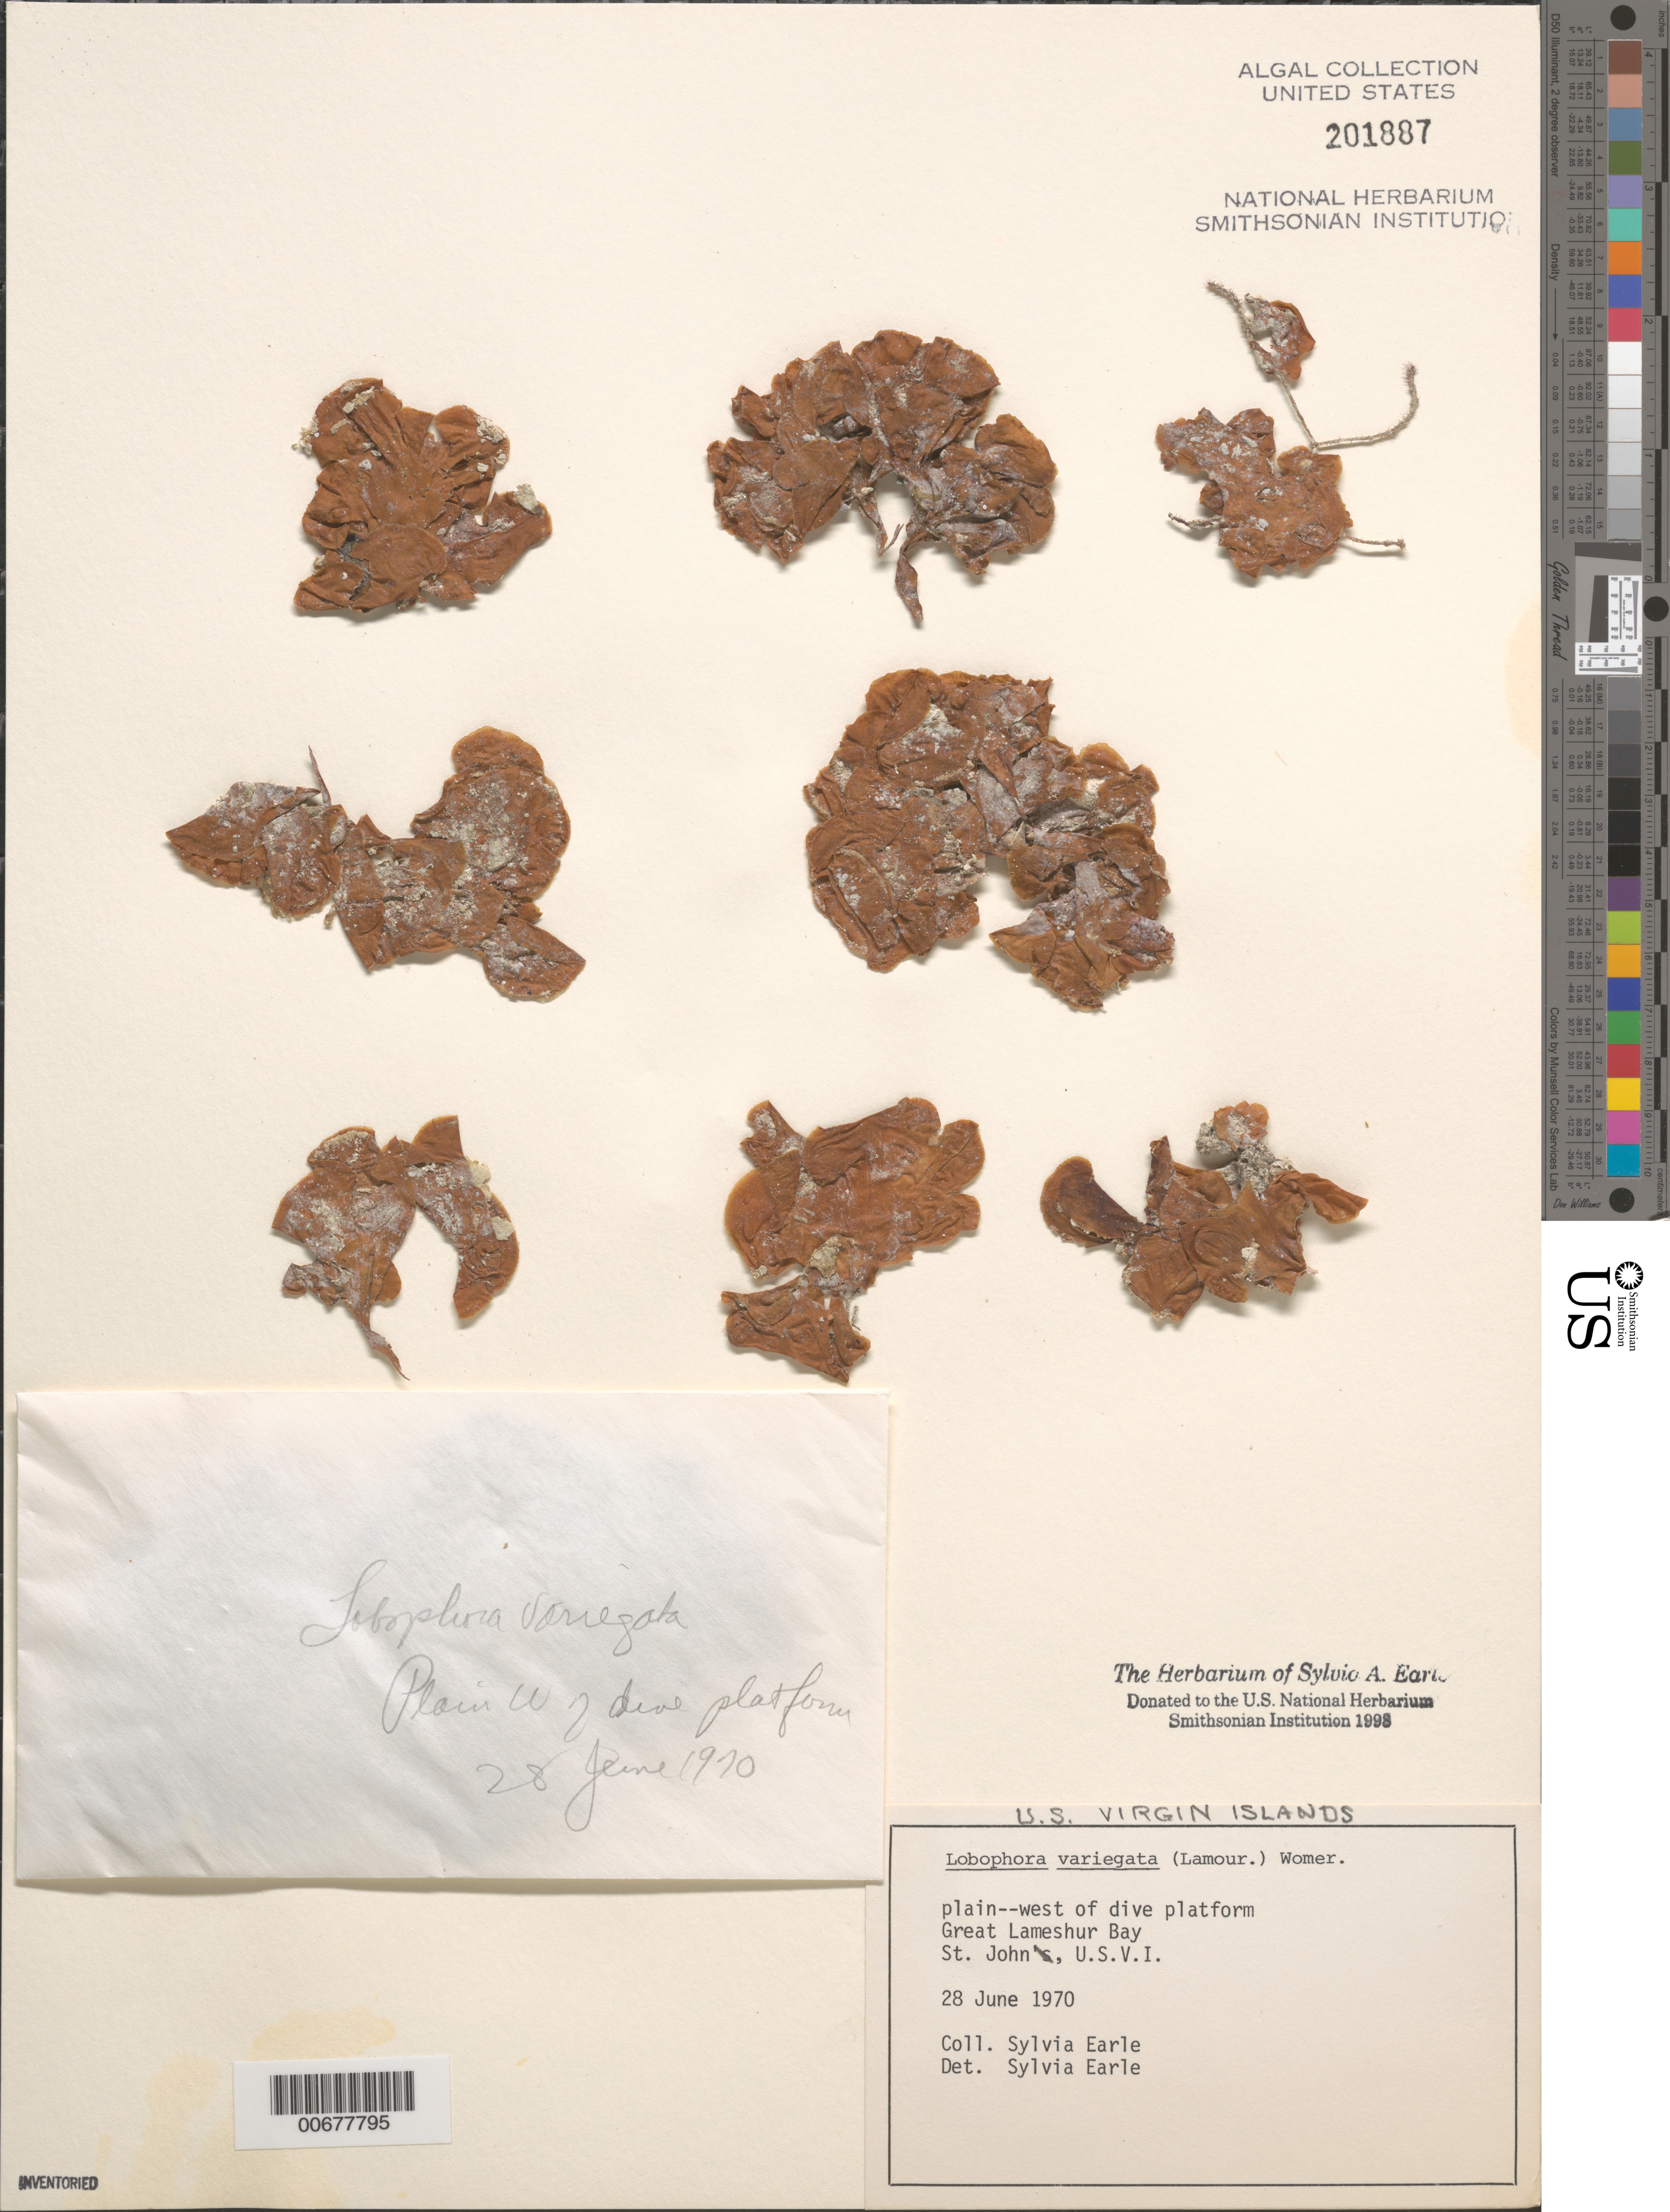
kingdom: Chromista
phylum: Ochrophyta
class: Phaeophyceae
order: Dictyotales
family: Dictyotaceae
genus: Lobophora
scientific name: Lobophora variegata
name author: (J.V.Lamouroux) Womersley & E.C. Oliveira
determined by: Earle, S. A.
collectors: S. A. Earle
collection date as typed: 28 Jun 1970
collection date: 1970-06-28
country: U.S. Virgin Islands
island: St. John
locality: Great Lameshur Bay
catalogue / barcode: US 201887